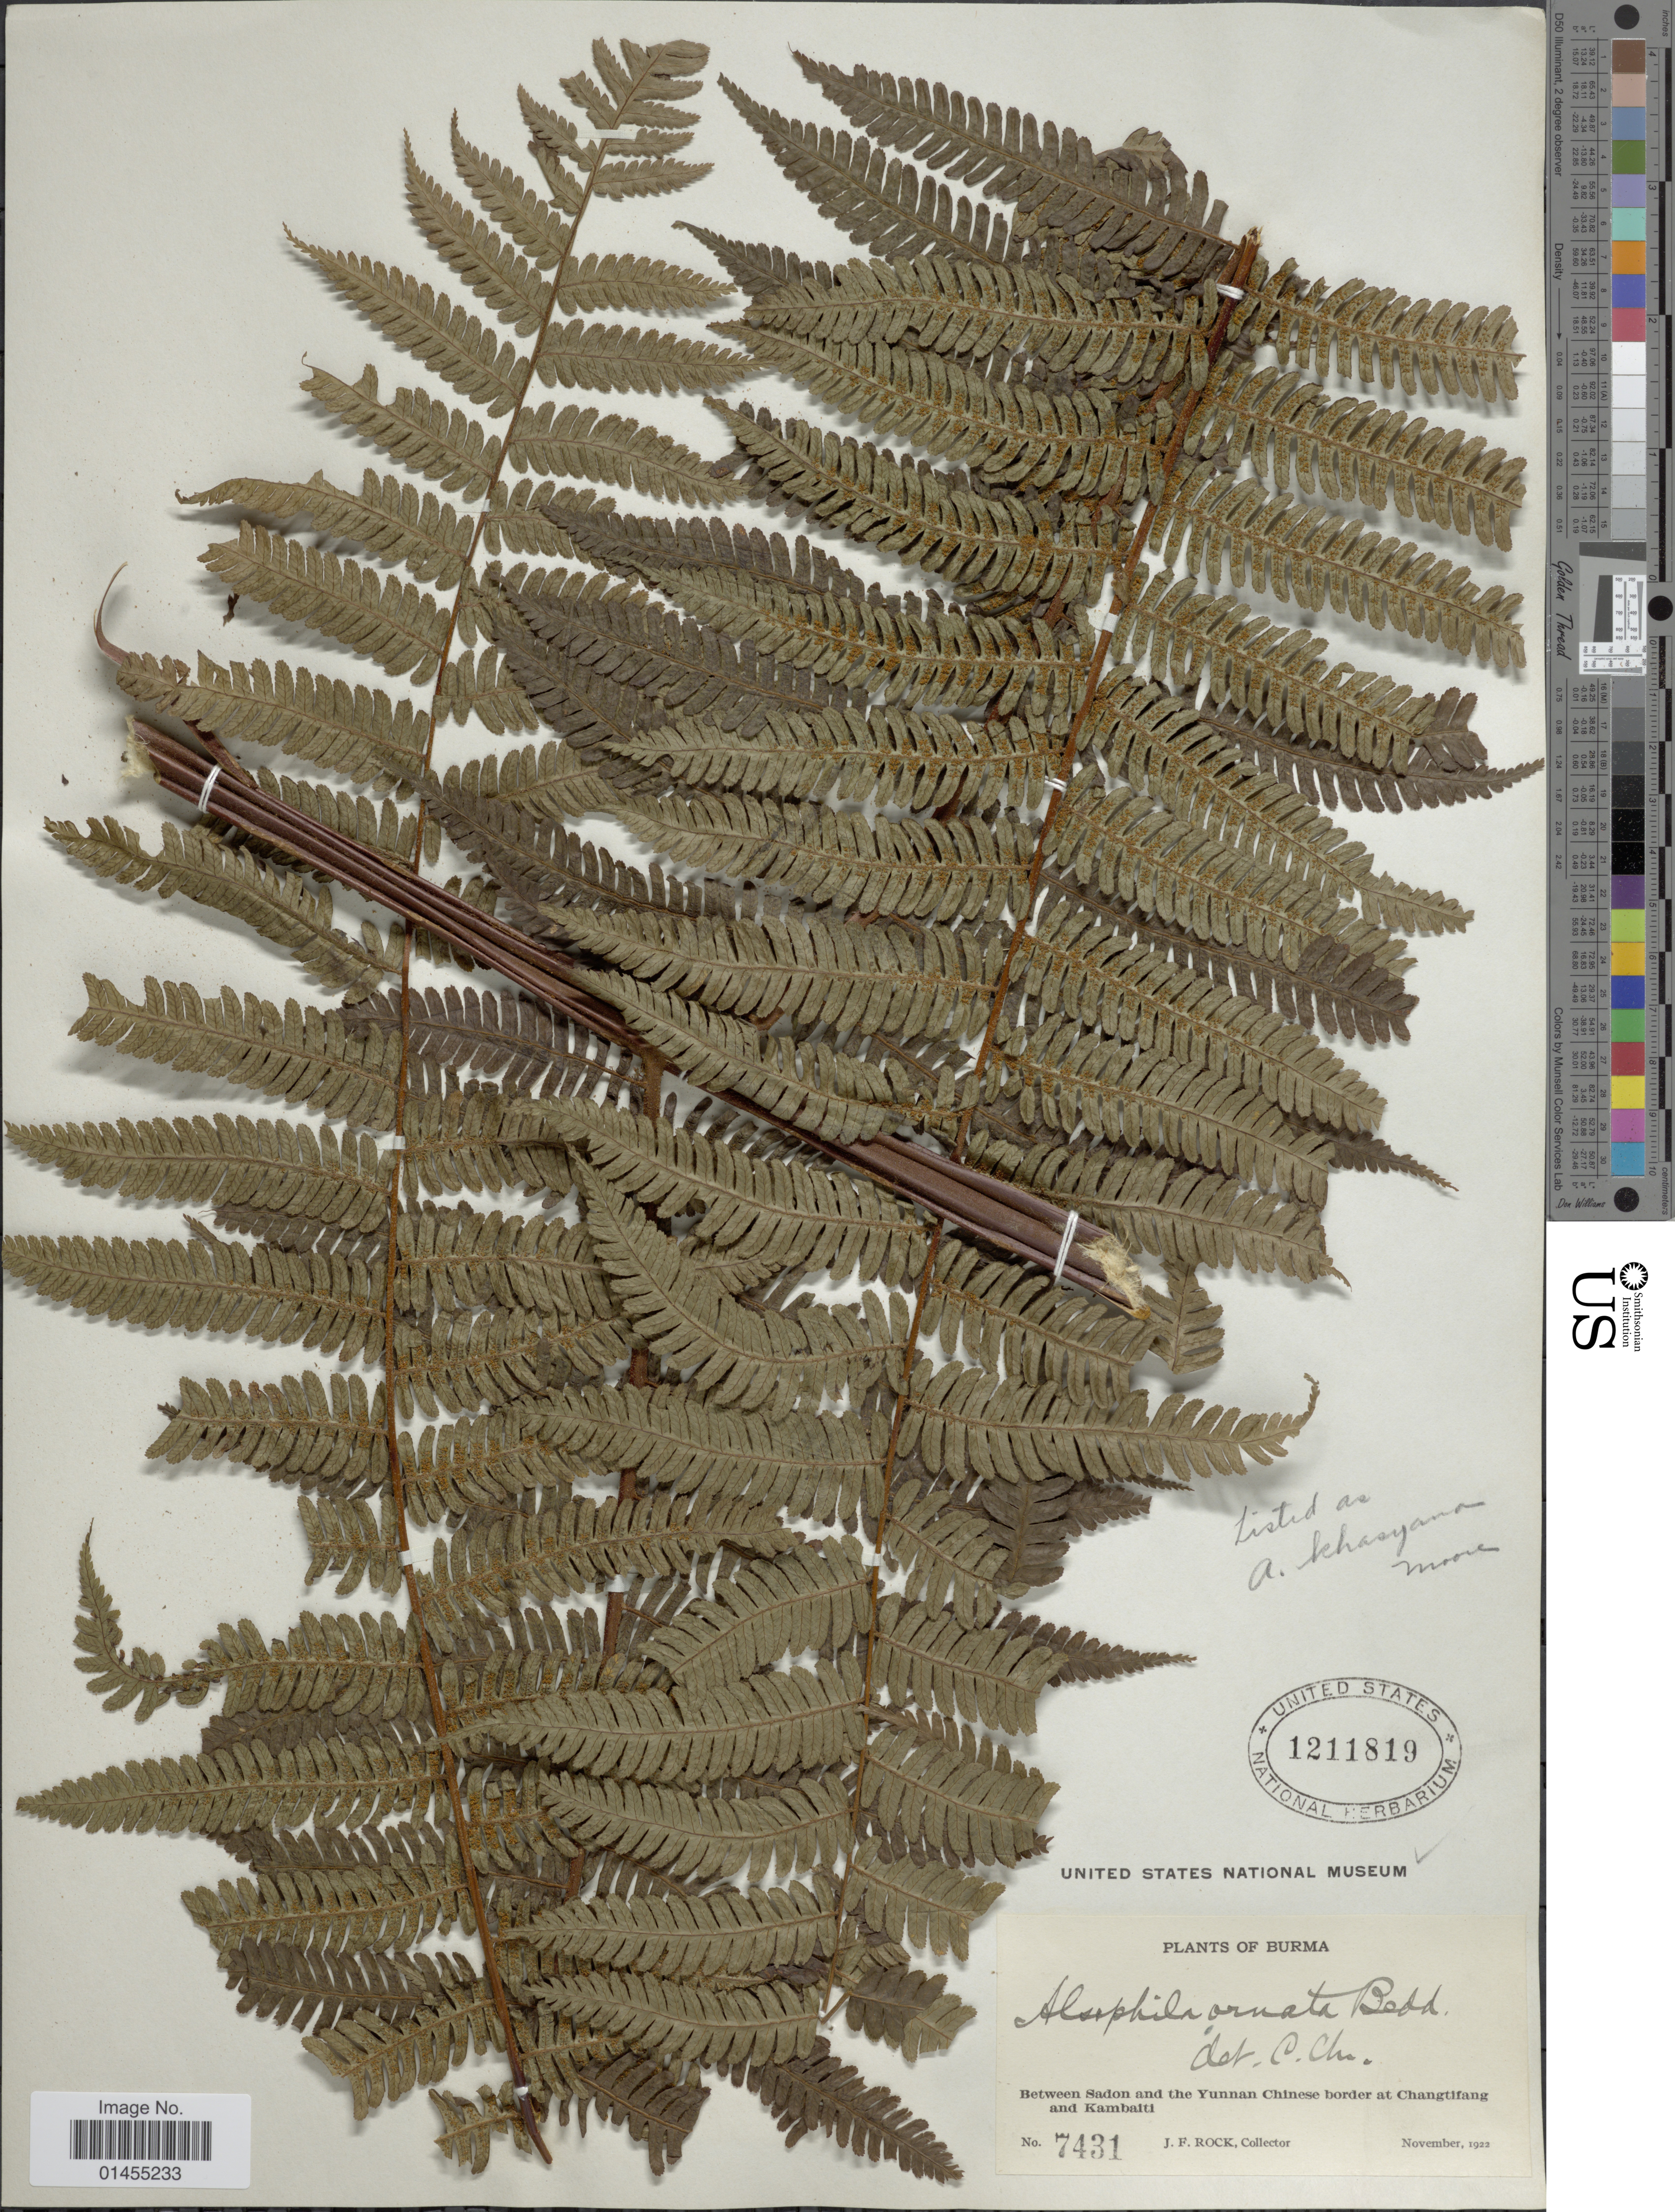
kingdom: Plantae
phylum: Tracheophyta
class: Polypodiopsida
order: Cyatheales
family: Cyatheaceae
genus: Alsophila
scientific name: Alsophila khaysana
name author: Moore ex Kuhn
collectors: J. Rock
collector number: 7431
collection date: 1922-11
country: Myanmar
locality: Burma, between Sadon and the Yunnan Chinese border at Changtifang and Kambnaiti.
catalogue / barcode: US 1211819